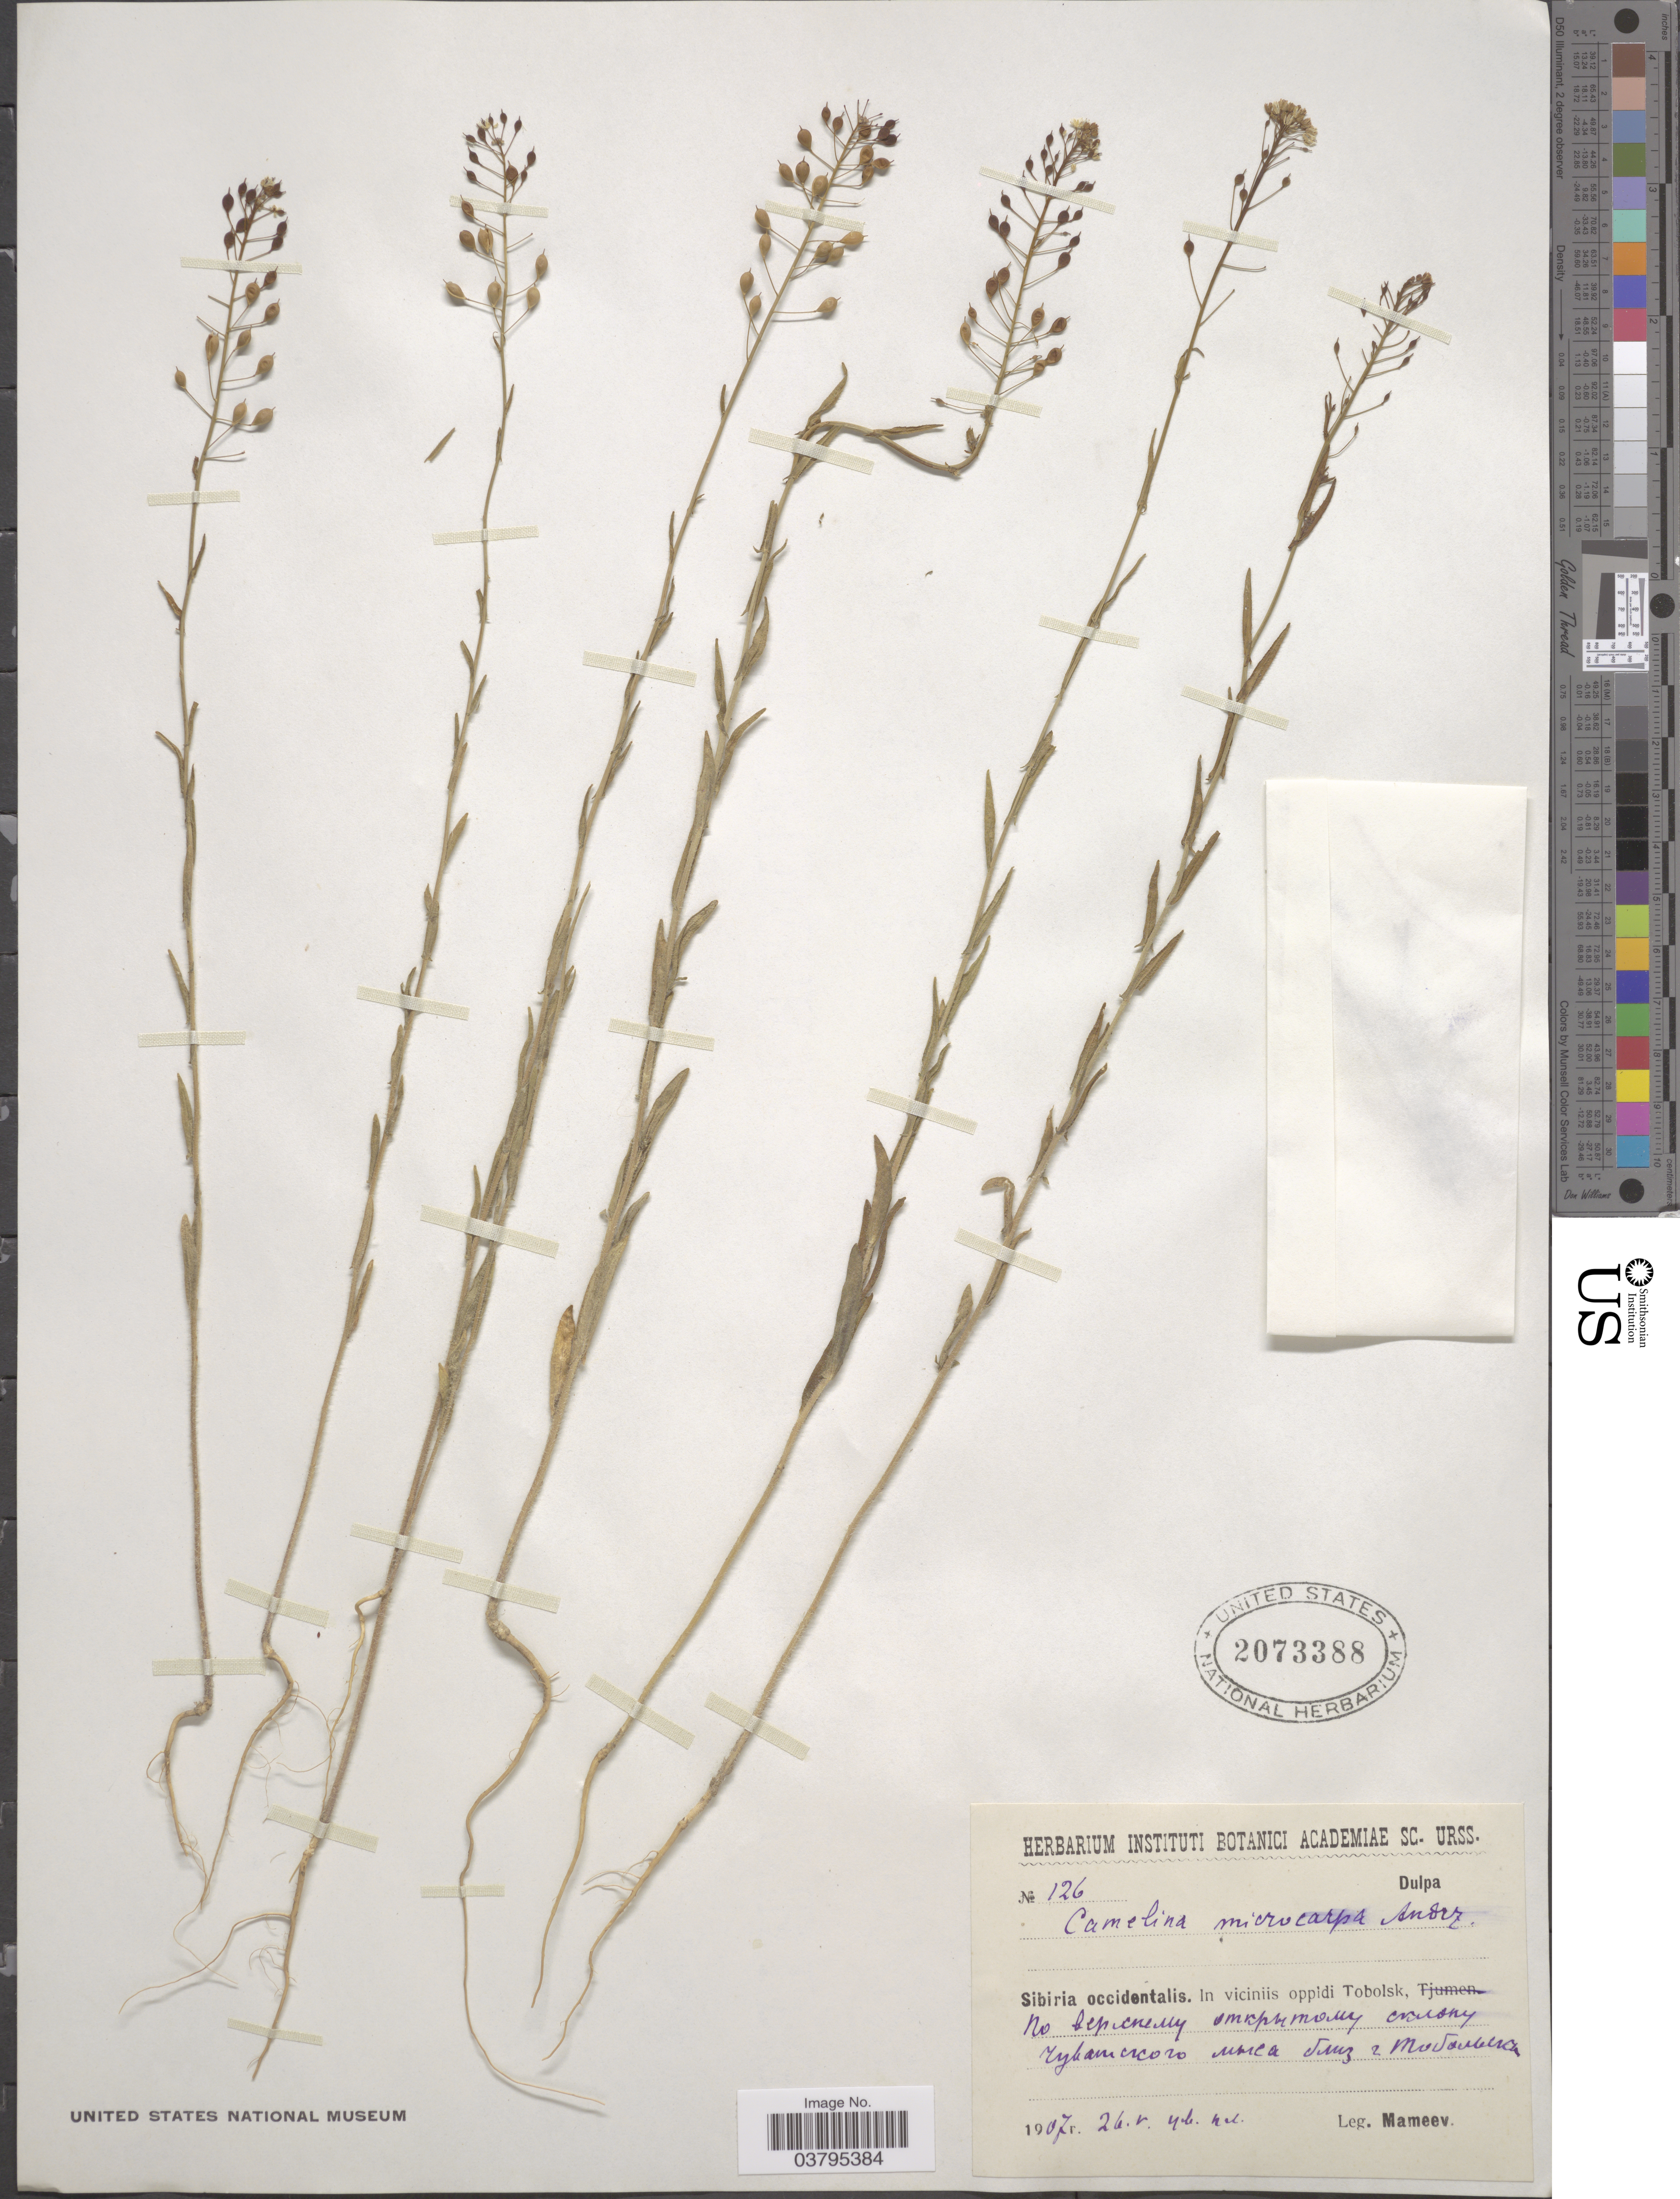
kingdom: Plantae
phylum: Tracheophyta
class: Magnoliopsida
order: Brassicales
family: Brassicaceae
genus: Camelina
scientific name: Camelina microcarpa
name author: DC.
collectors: Mameev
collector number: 126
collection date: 1907-04-26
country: Russian Federation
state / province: Tyumen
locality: Dulpa. Sibiria occidentalis. In viciniis oppidi Tobolsk, X.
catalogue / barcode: US 2073388